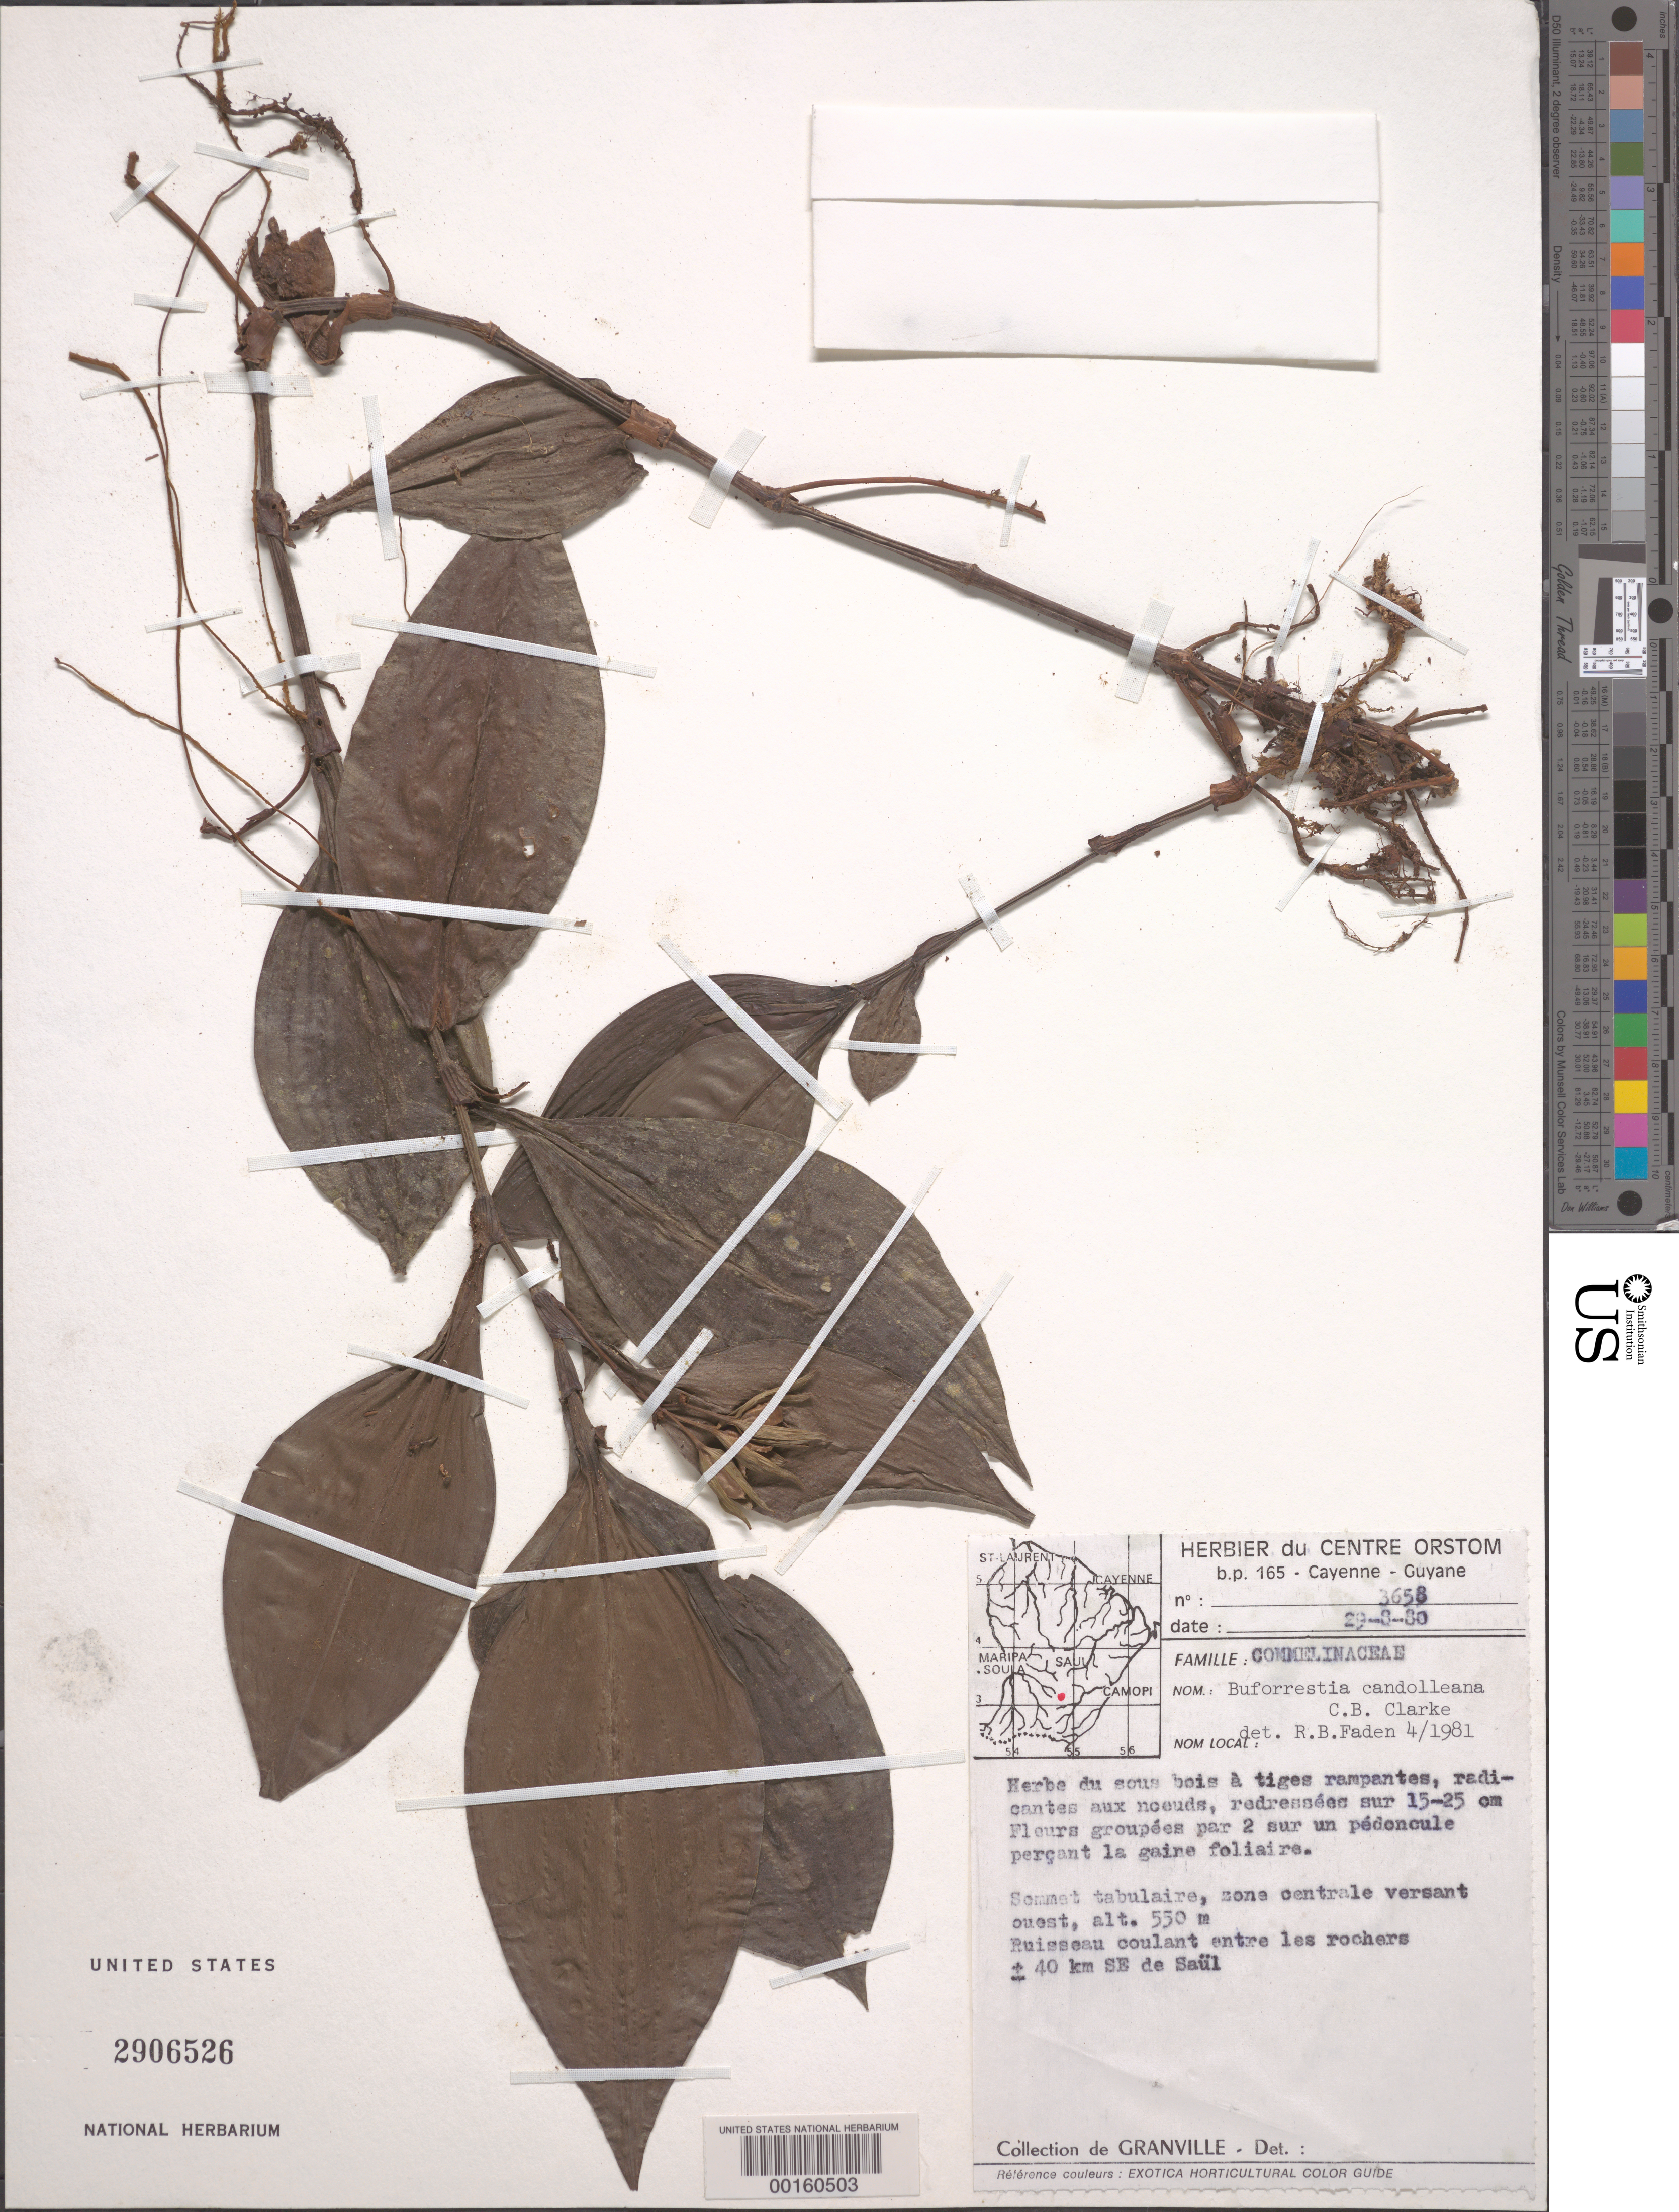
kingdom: Plantae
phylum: Tracheophyta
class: Liliopsida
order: Commelinales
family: Commelinaceae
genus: Buforrestia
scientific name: Buforrestia candolleana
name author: C.B. Clarke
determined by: Faden, Robert B., (US), Smithsonian Institution - National Museum of Natural History (UNITED STATES)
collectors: J.-J. de Granville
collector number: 3658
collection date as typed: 29 Aug 1980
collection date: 1980-08-29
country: French Guiana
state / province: Saint-Laurent-du-Maroni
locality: Se of saul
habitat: Forest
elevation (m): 550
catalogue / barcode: US 2906526